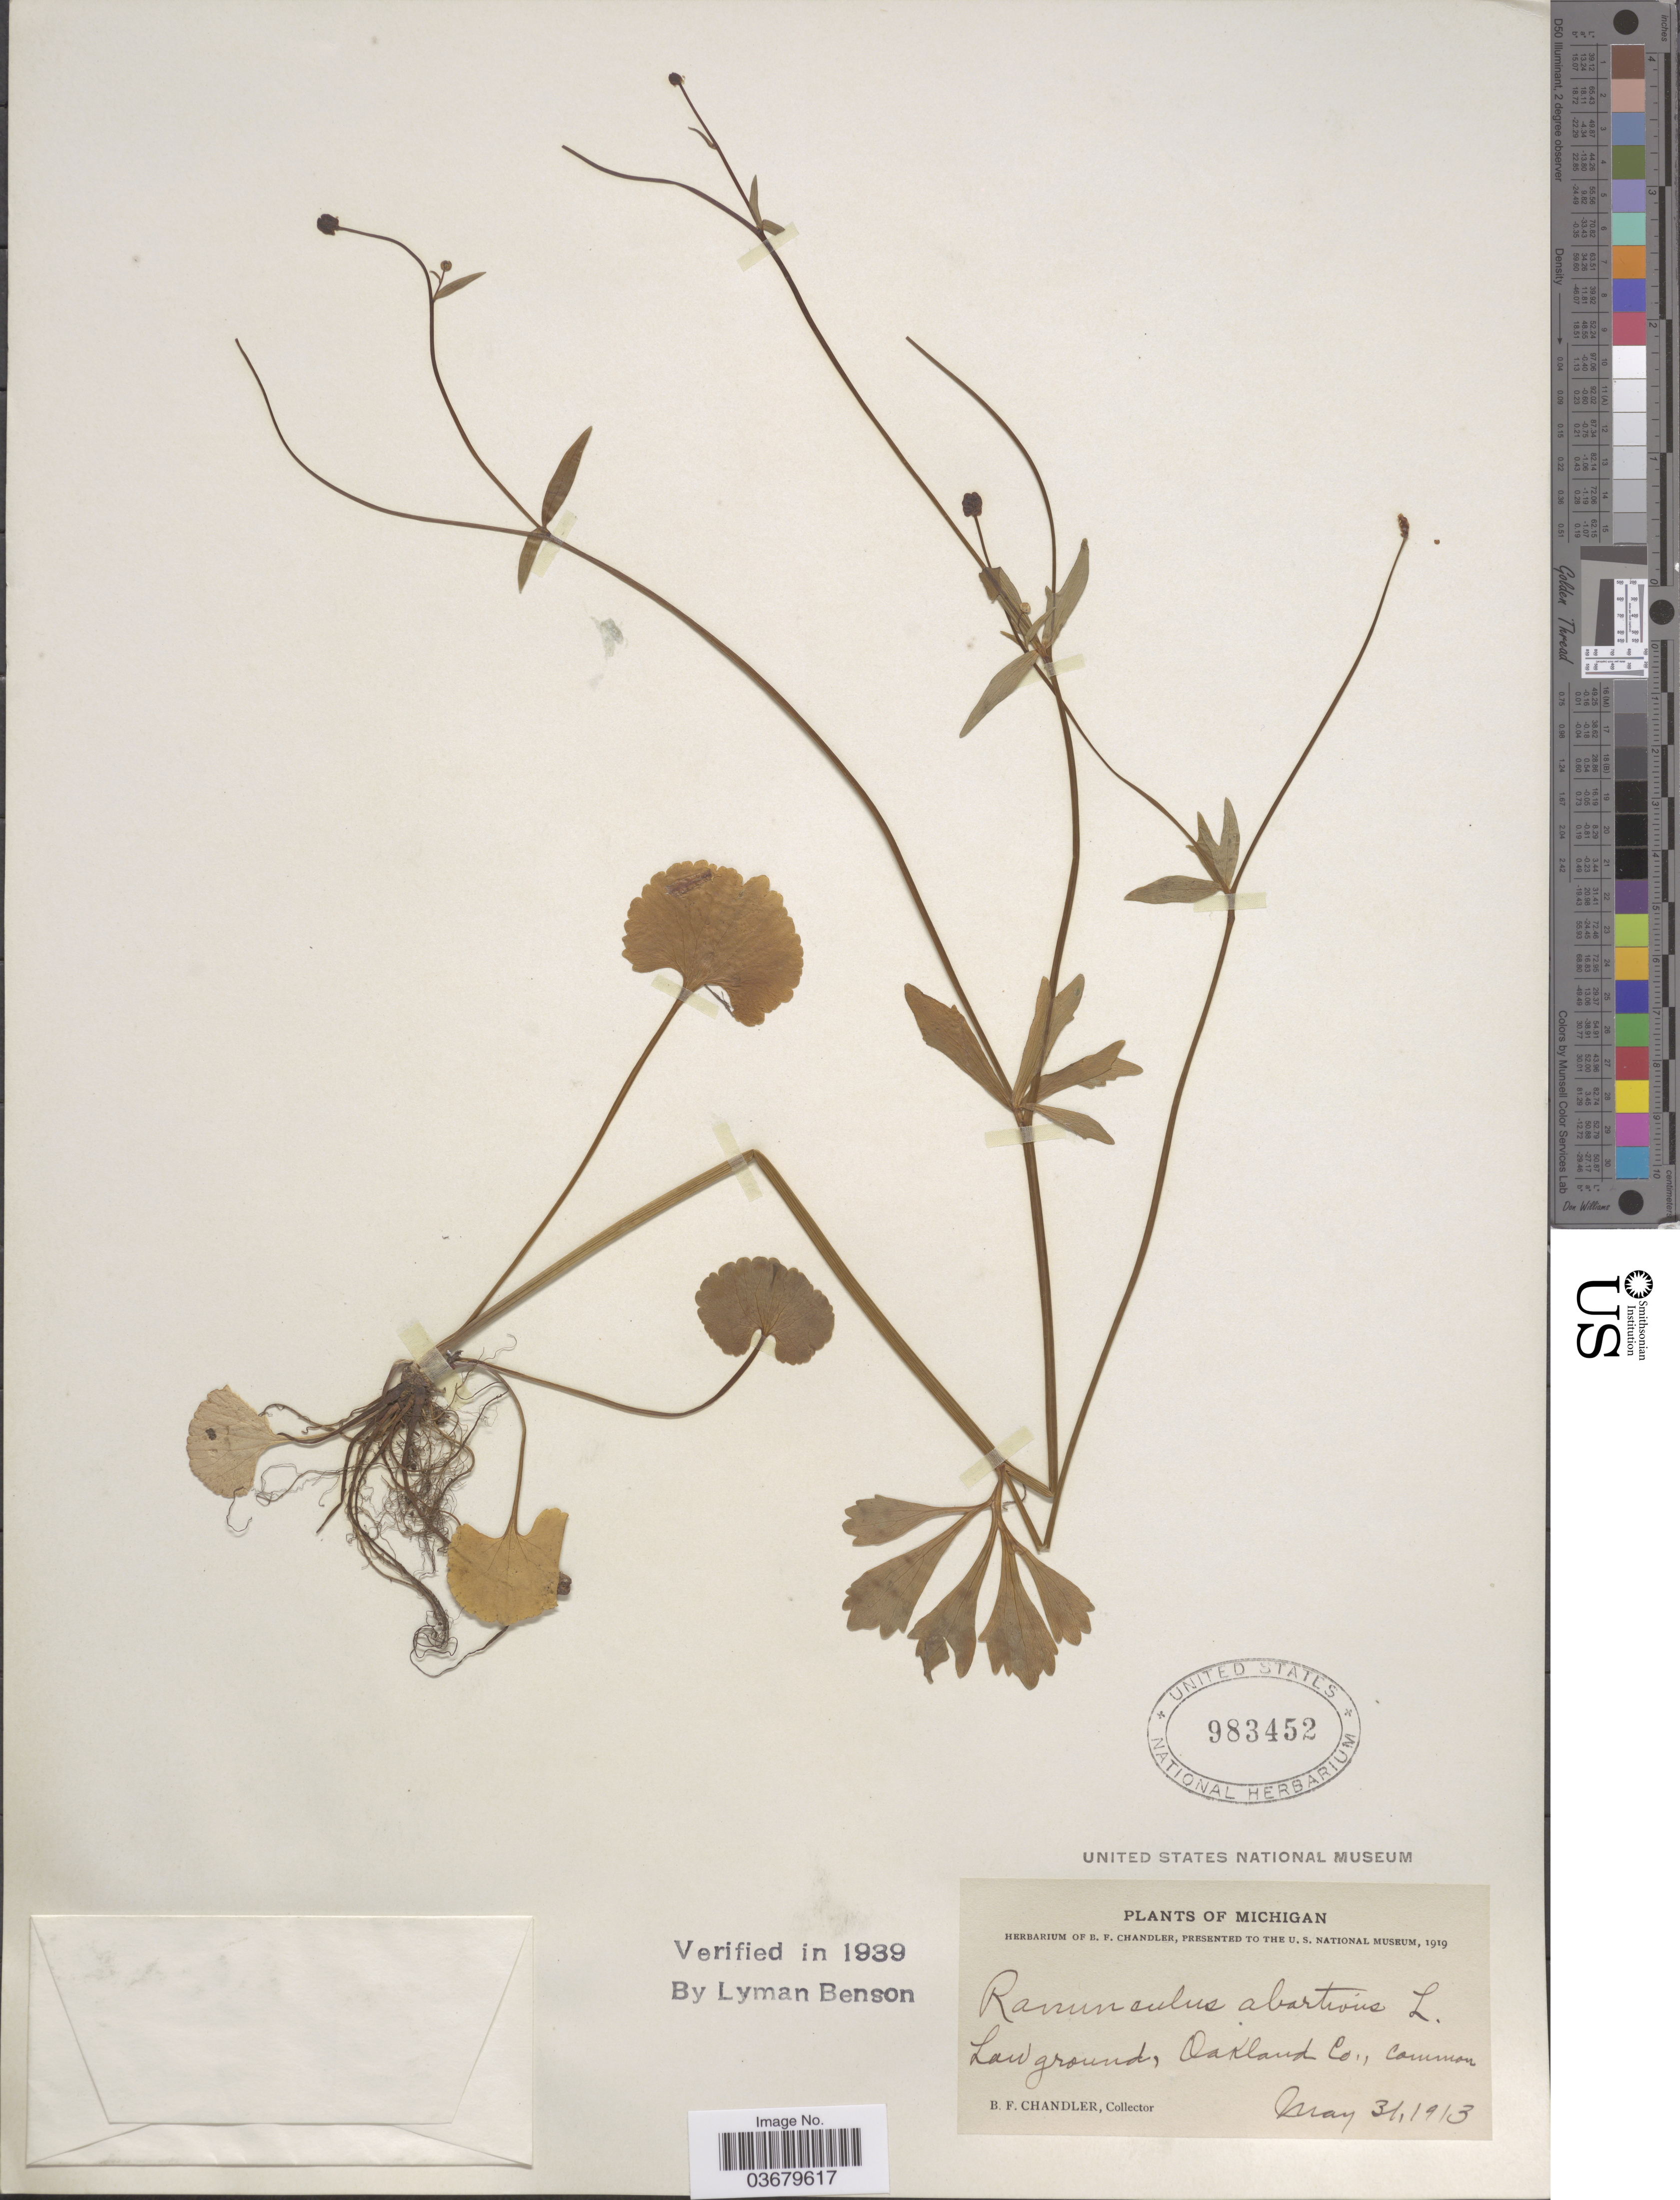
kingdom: Plantae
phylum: Tracheophyta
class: Magnoliopsida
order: Ranunculales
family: Ranunculaceae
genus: Ranunculus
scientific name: Ranunculus abortivus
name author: L.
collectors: B. F. Chandler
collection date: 1913-05-31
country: United States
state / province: Michigan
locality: Oakland Co.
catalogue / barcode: US 983452